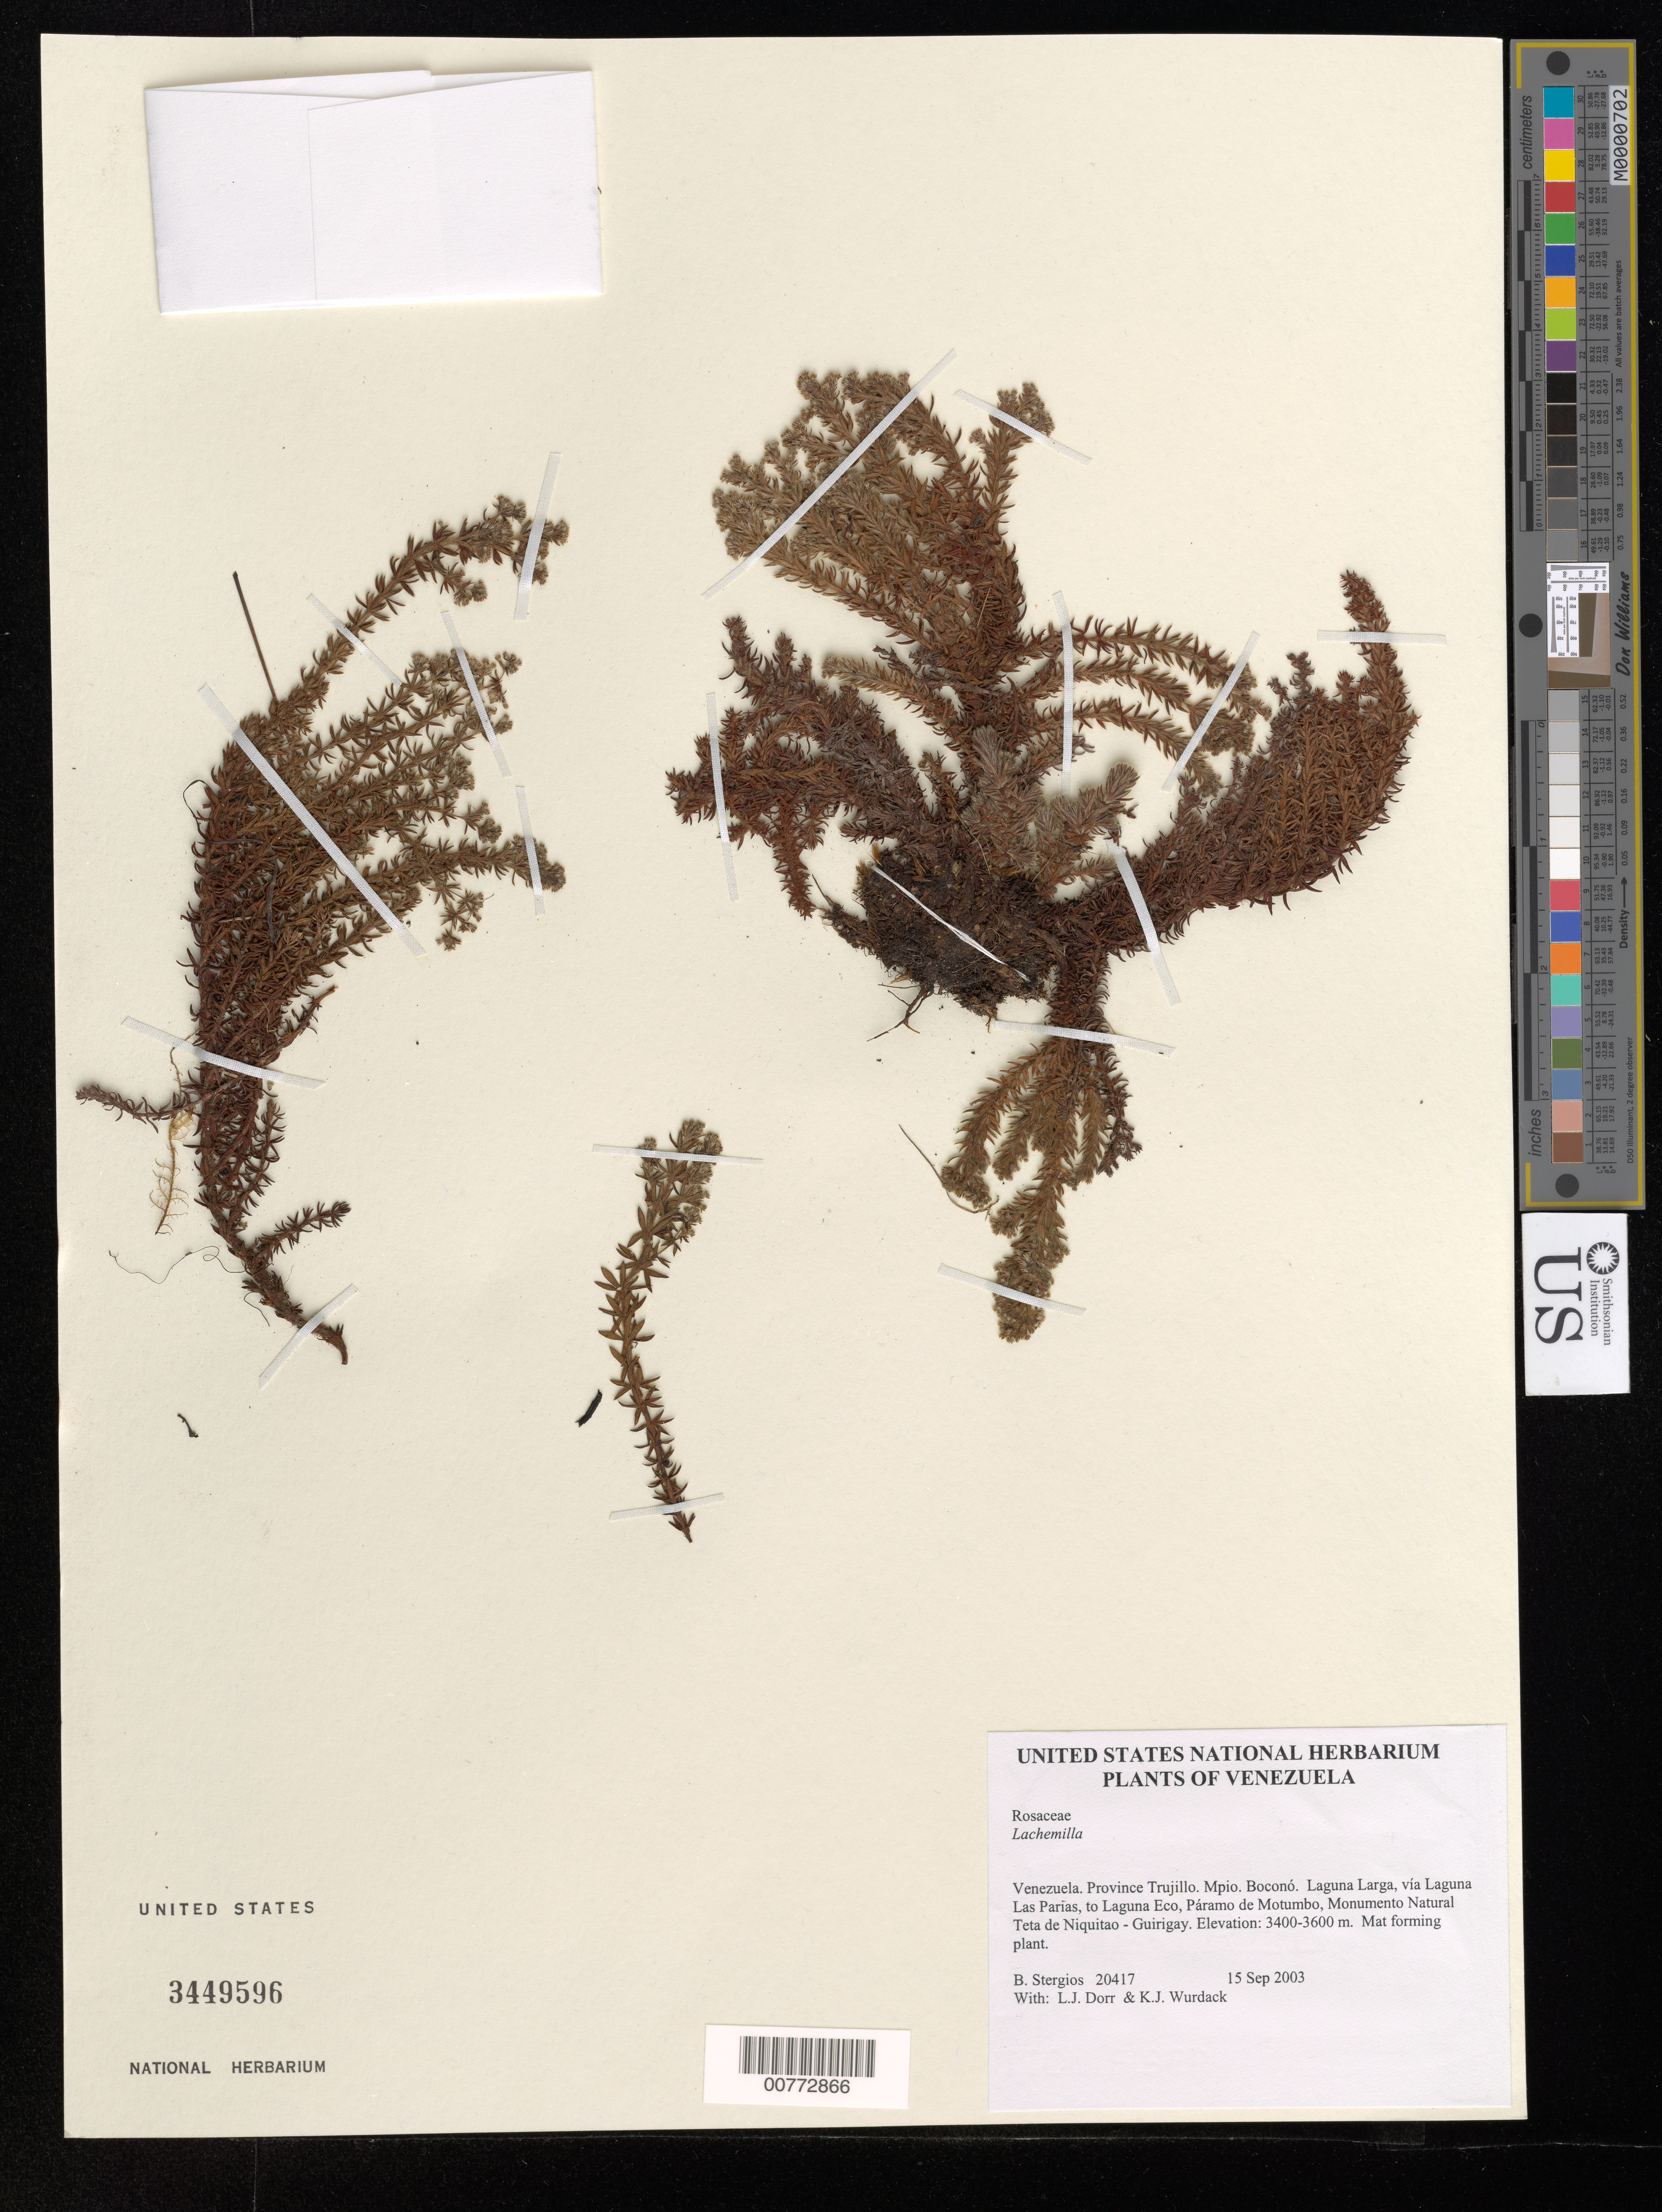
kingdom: Plantae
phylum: Tracheophyta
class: Magnoliopsida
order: Rosales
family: Rosaceae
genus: Alchemilla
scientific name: Alchemilla verticillata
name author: Fielding & Gardner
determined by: Dorr, L. J., (BOT), Smithsonian Institution - National Museum of Natural History (UNITED STATES)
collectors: B. G. Stergios, L. J. Dorr & K. Wurdack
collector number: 20417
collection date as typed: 15 Sep 2003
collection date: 2003-09-15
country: Venezuela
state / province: Trujillo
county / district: Boconó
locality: Laguna Larga, vía Laguna Las Parias, to Laguna Eco, Páramo de Motumbo, Monumento Natural Teta de Niquitao - Guirigay.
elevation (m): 3400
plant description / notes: PORT, QCA, US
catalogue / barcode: US 3449596